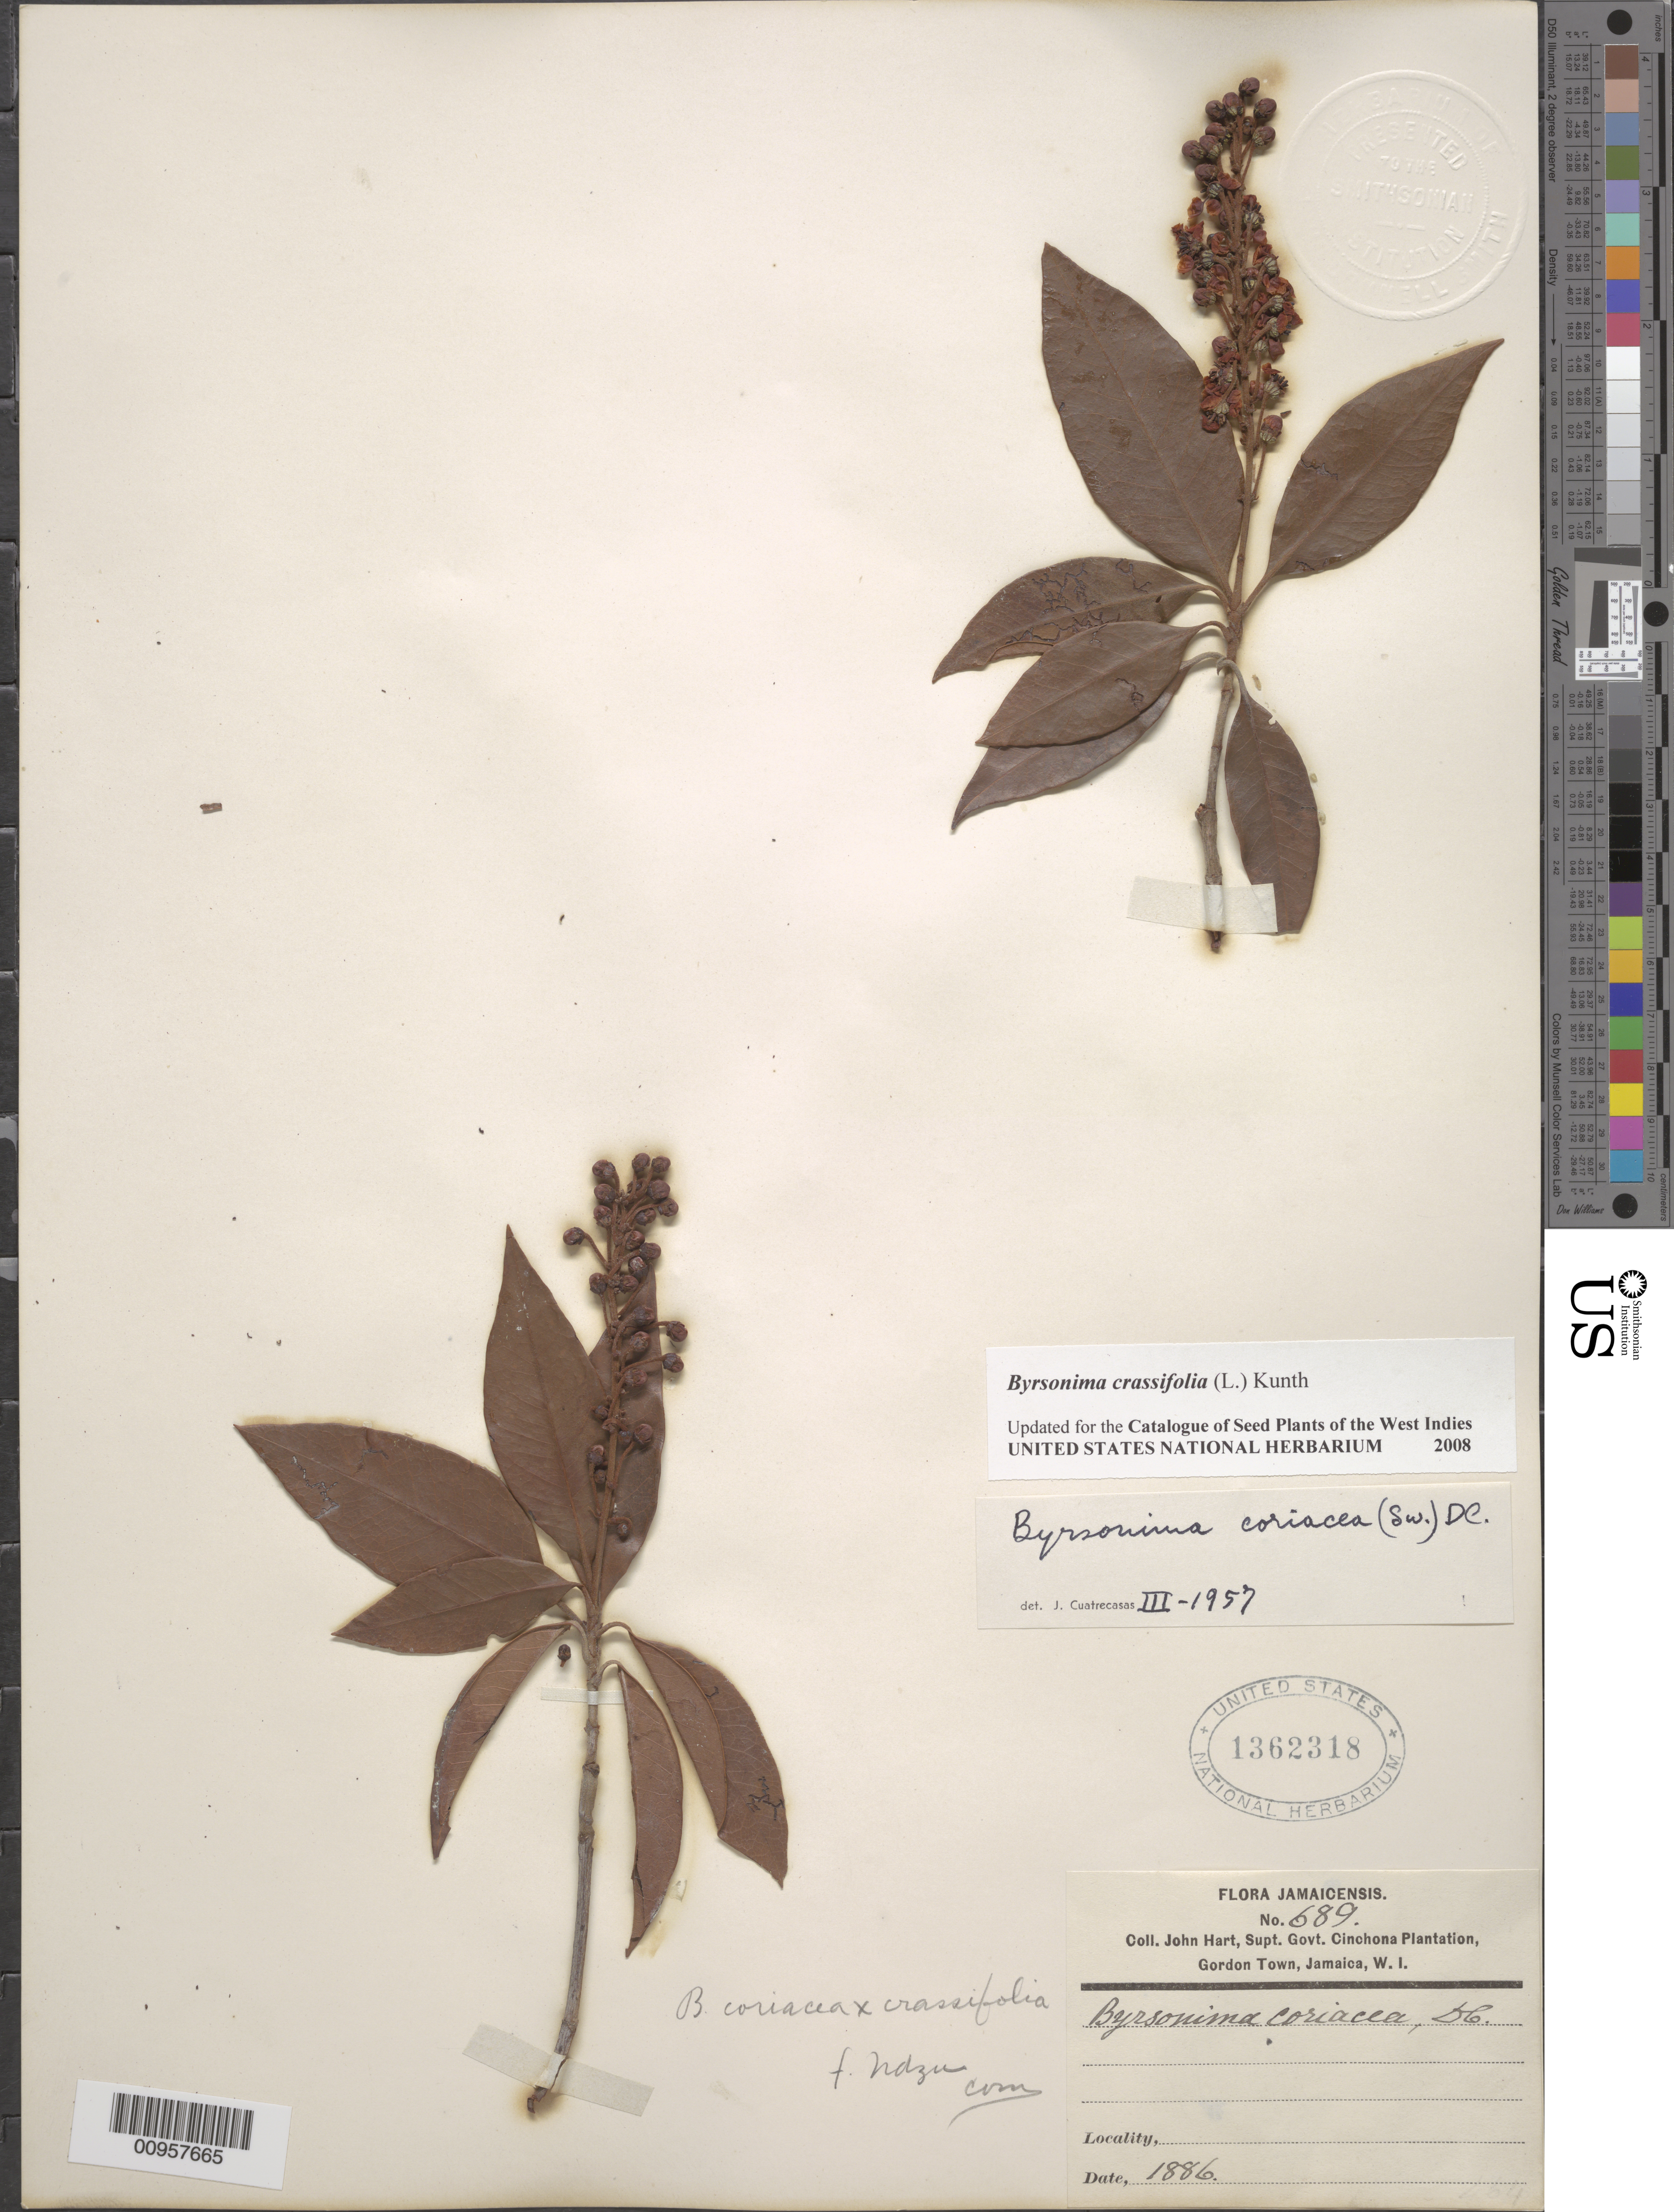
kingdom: Plantae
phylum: Tracheophyta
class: Magnoliopsida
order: Malpighiales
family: Malpighiaceae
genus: Byrsonima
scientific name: Byrsonima crassifolia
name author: (L.) Kunth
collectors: J. Hart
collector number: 689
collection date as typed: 1886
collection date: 1886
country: Jamaica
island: Jamaica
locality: Gordon Town, Supt. Govt. Cinchona Plantation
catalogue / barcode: US 1362318